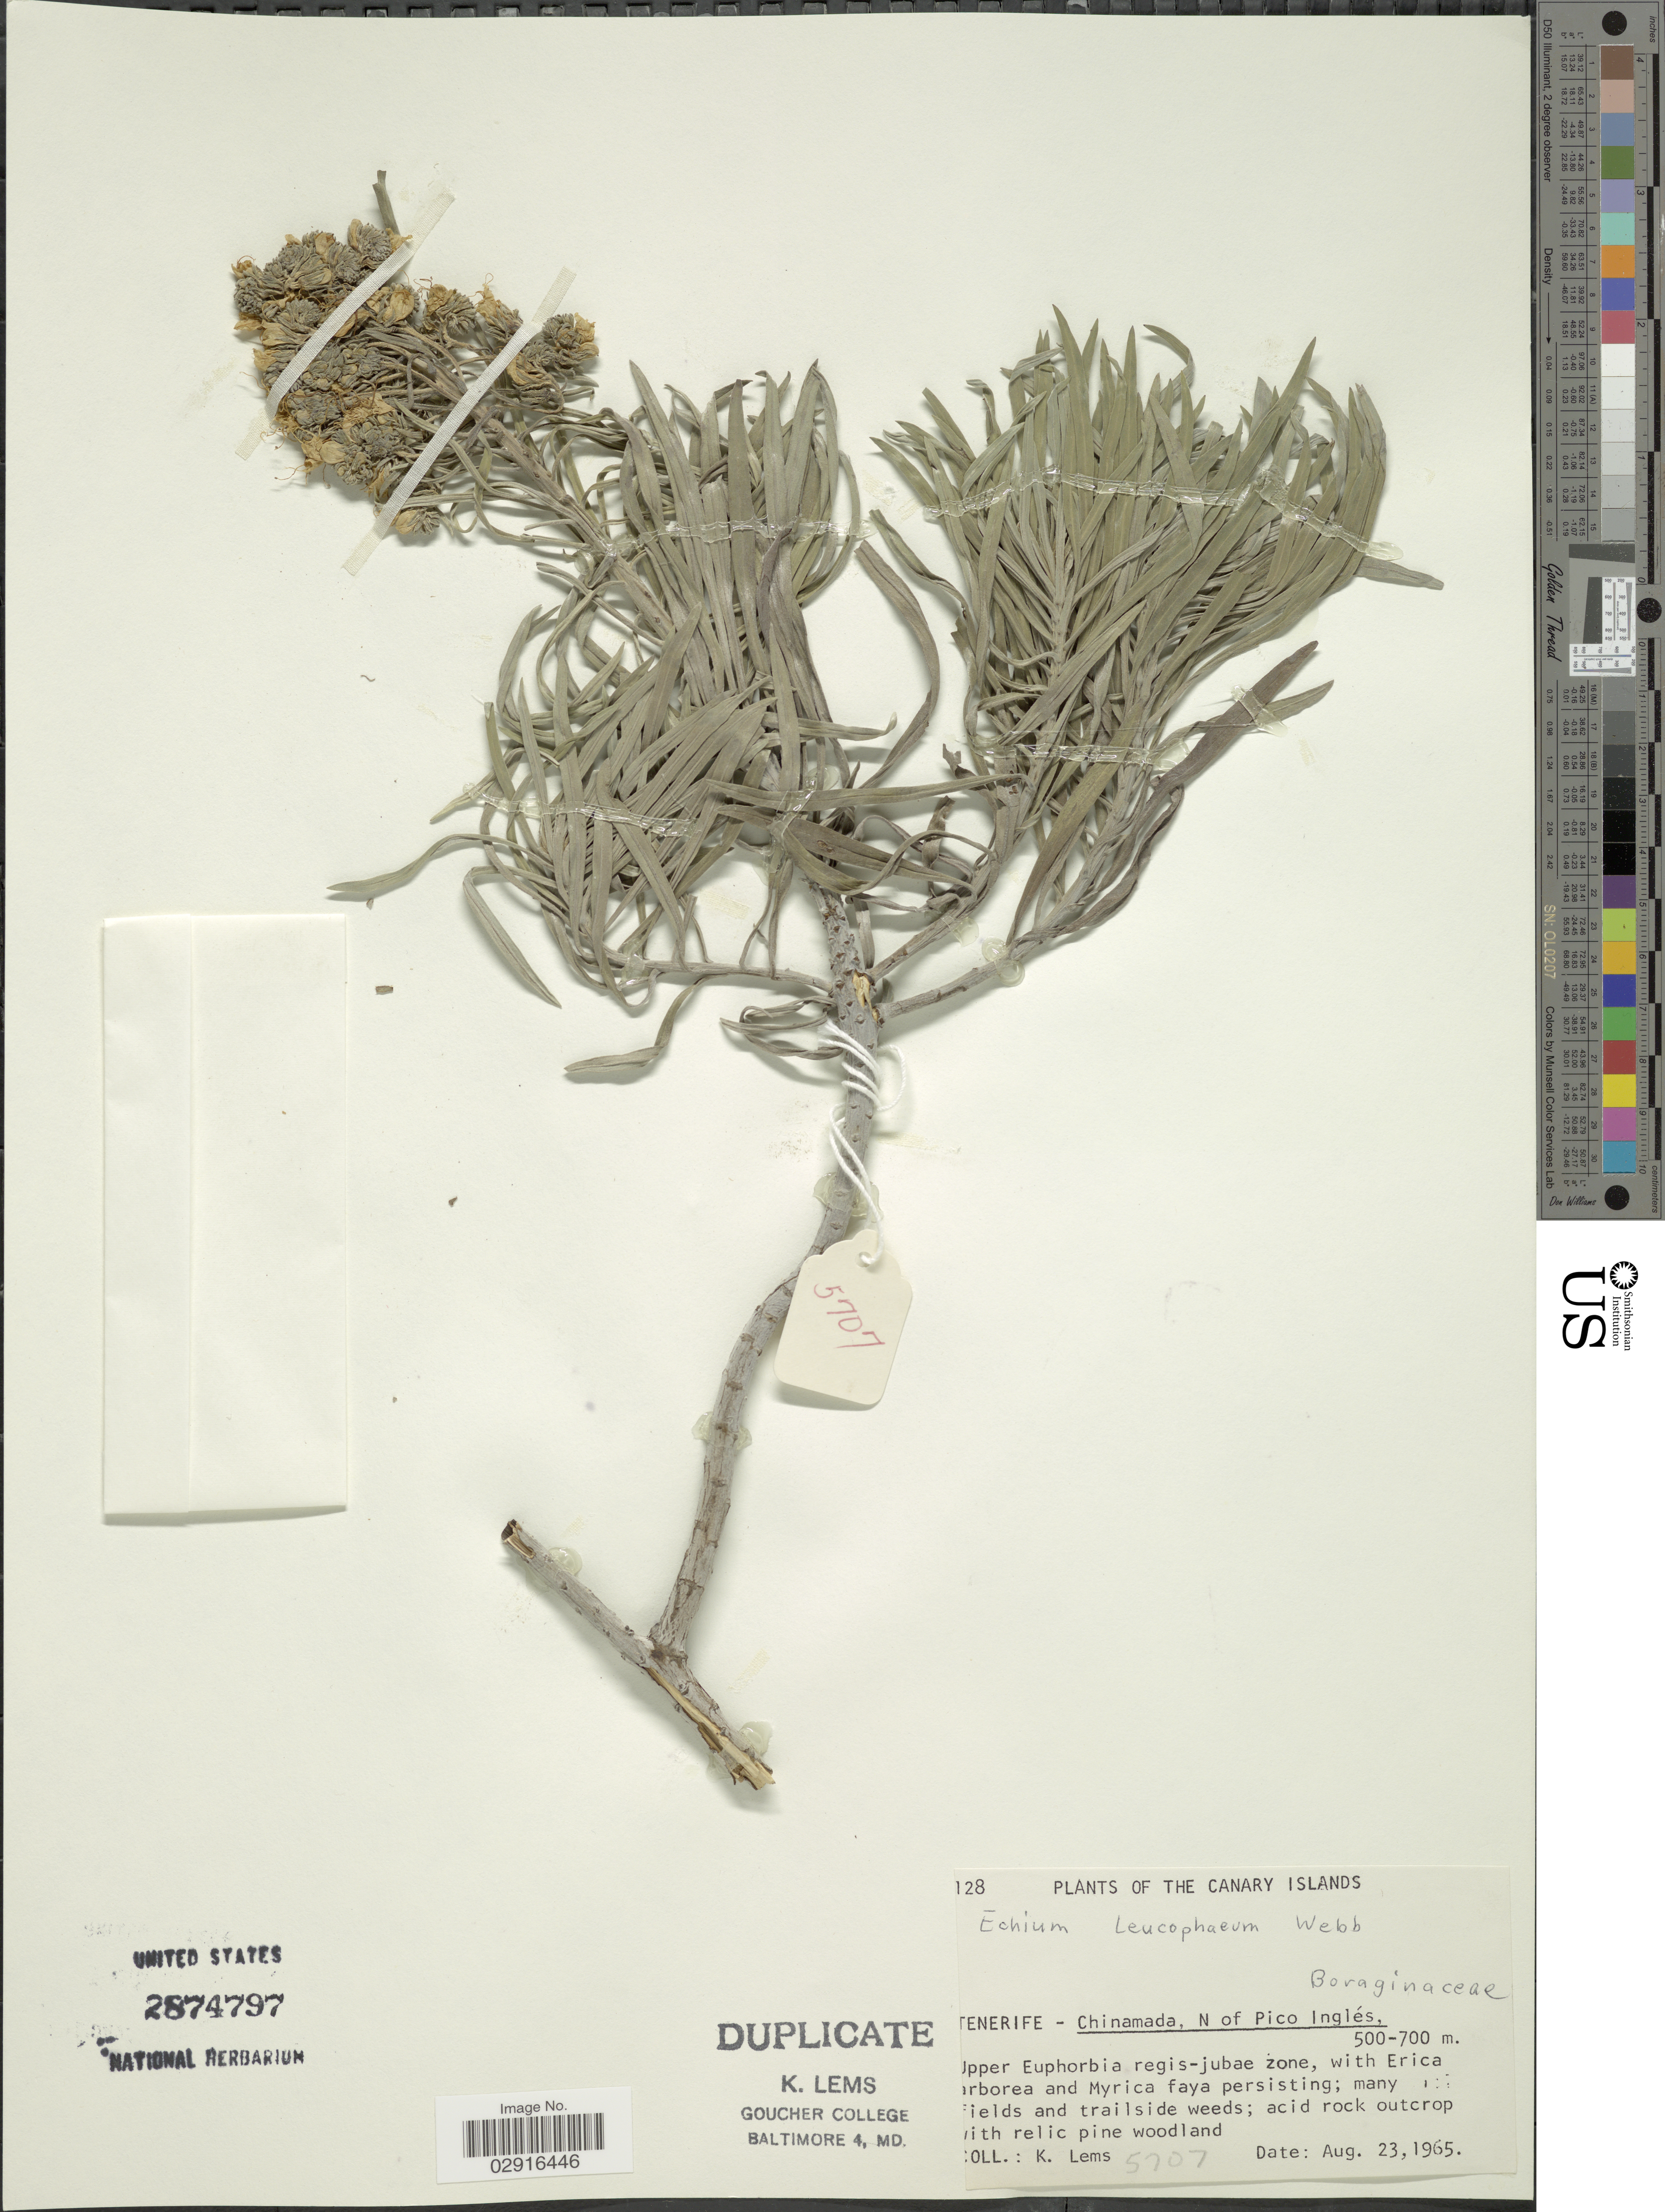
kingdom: Plantae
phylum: Tracheophyta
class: Magnoliopsida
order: Boraginales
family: Boraginaceae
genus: Echium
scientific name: Echium leucophaeum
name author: D.A. Webb ex Sprague & Hutch.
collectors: K. Lems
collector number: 5707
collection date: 1965-08-23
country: Spain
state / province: Canarias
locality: Canary Islands. Tenerife - Chinamada, N of Pico Inglés.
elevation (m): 500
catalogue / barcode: US 2874797